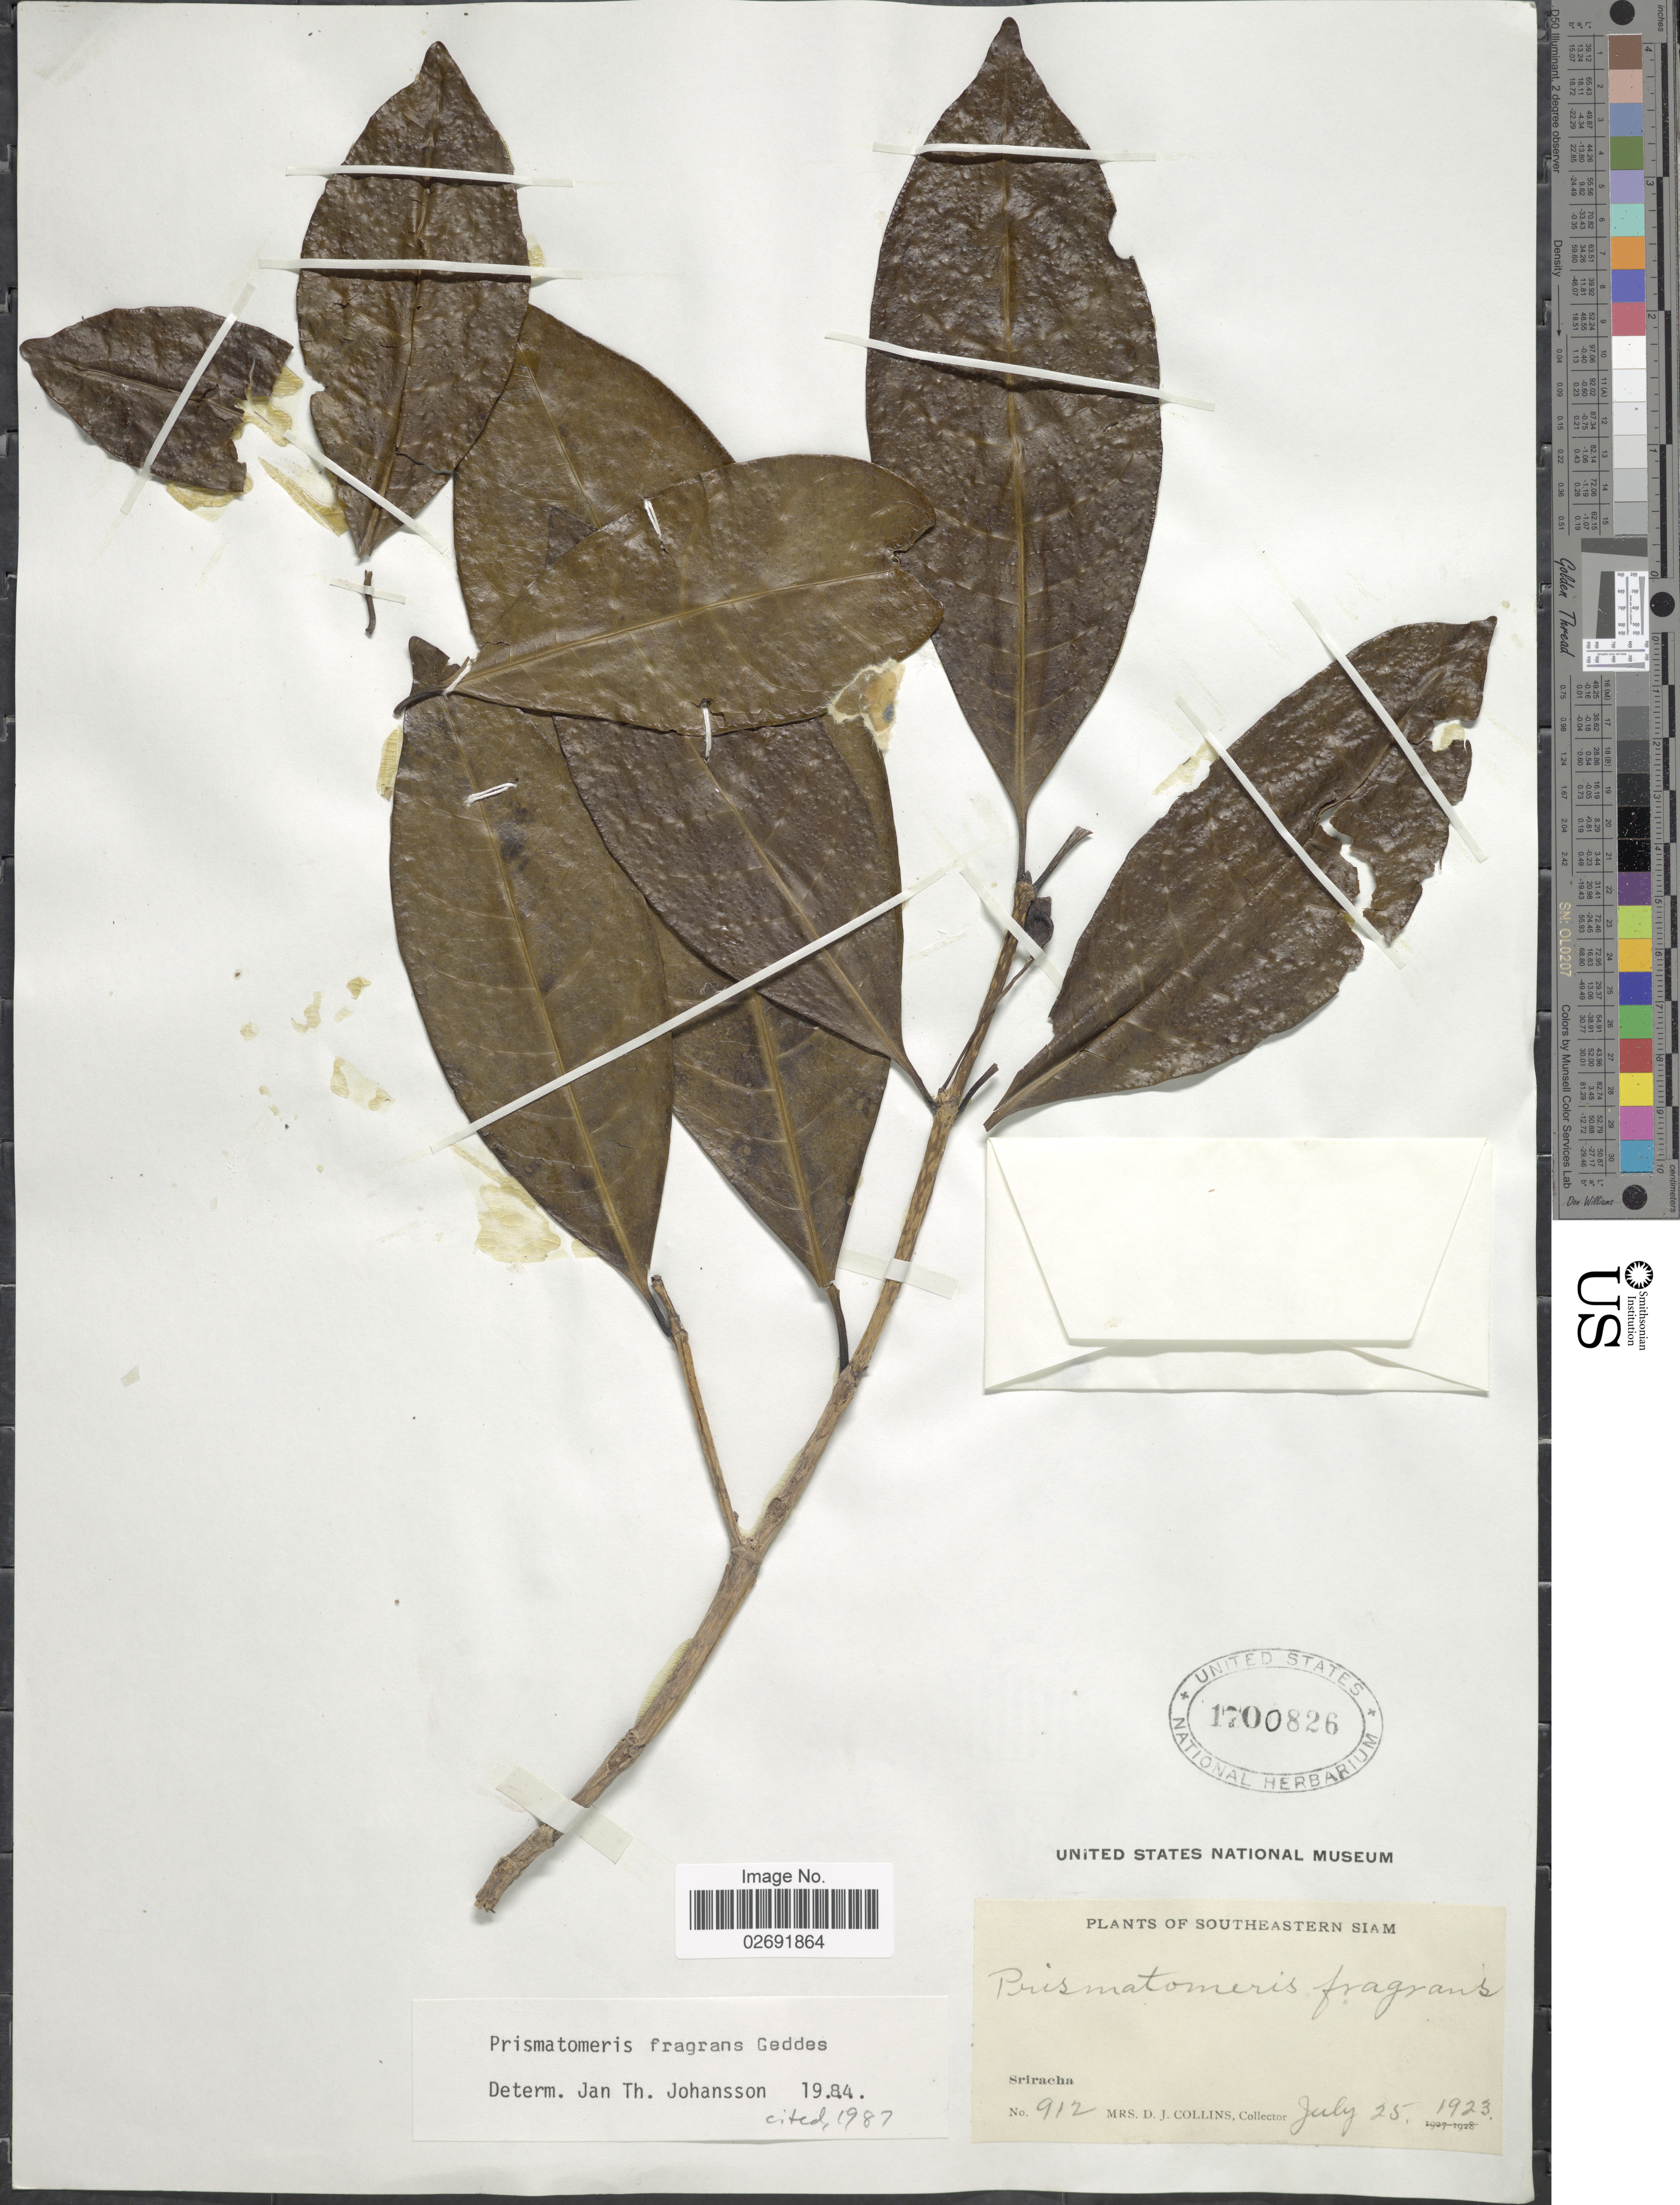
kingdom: Plantae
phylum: Tracheophyta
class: Magnoliopsida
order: Gentianales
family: Rubiaceae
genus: Prismatomeris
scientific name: Prismatomeris fragrans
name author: Geddes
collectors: Mrs. D. J. Collins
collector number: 912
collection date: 1923-07-25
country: Thailand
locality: Southeastern Siam, Sriracha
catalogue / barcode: US 1700826